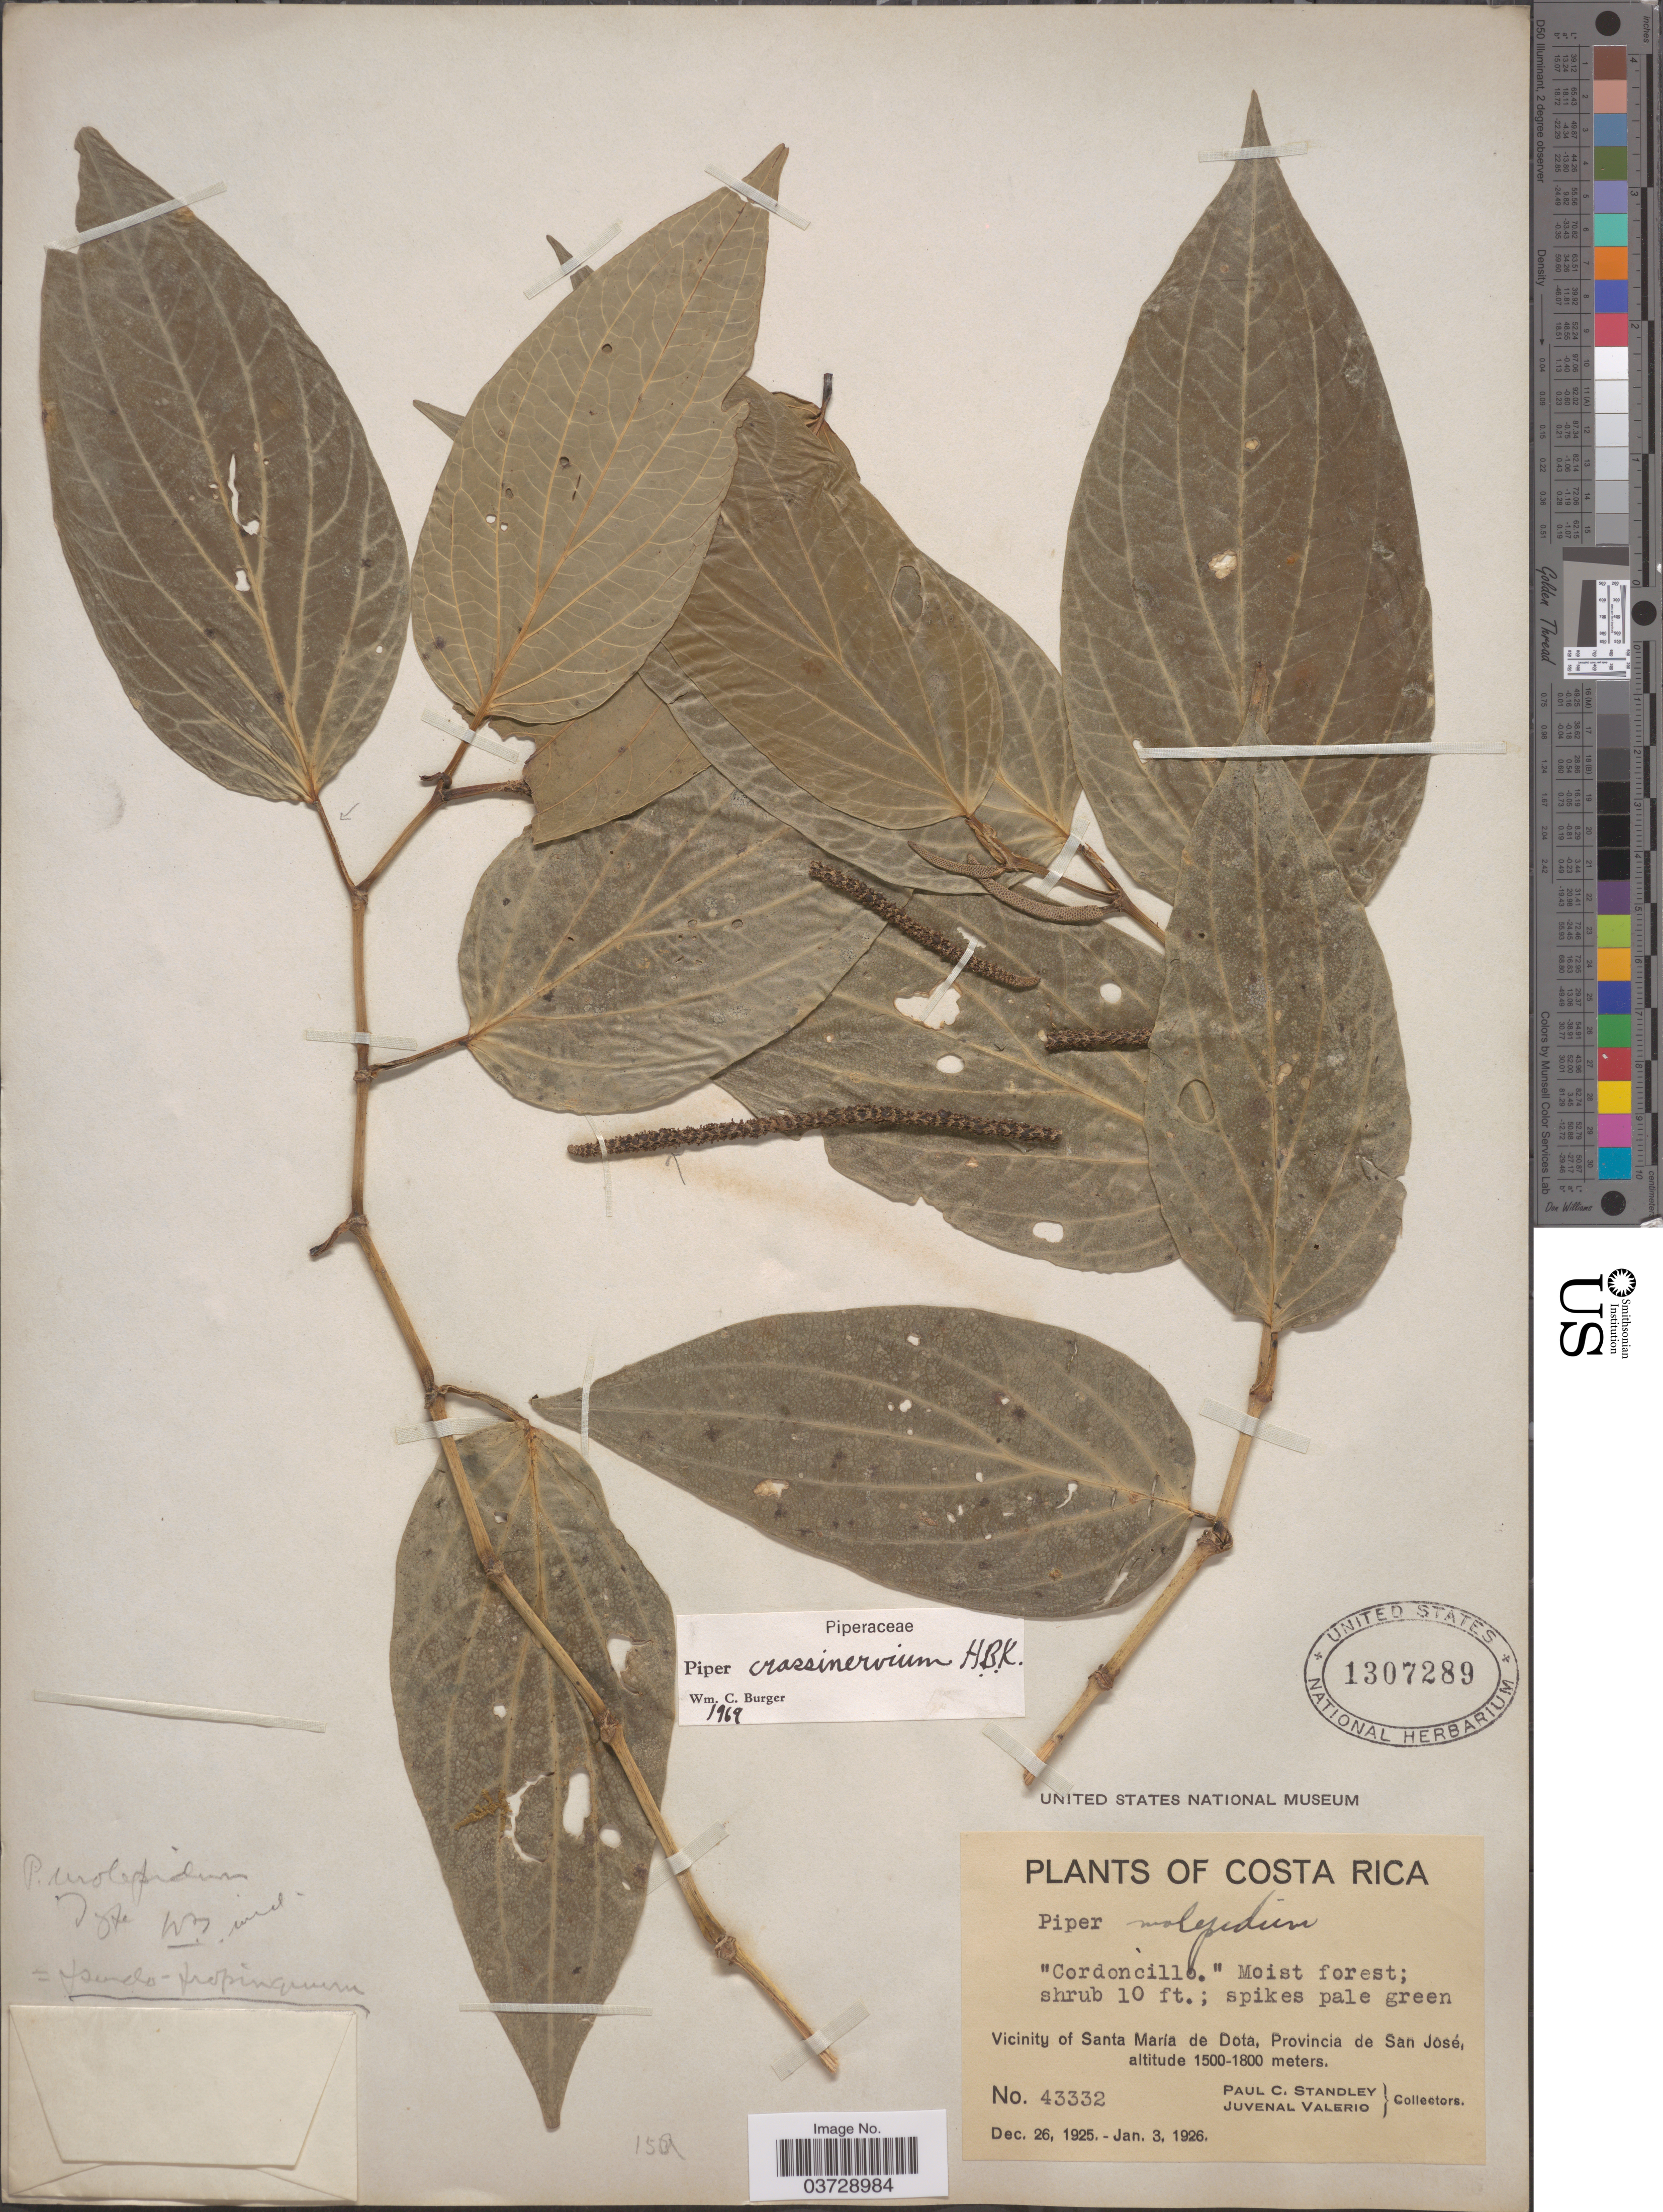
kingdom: Plantae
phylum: Tracheophyta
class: Magnoliopsida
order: Piperales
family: Piperaceae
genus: Piper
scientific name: Piper crassinervium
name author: Kunth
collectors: P. C. Standley & J. Valerio R.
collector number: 43332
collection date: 1925-12-26/1926-01-03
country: Costa Rica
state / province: San José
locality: Vicinity of Santa María de Dota.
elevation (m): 1500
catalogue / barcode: US 1307289